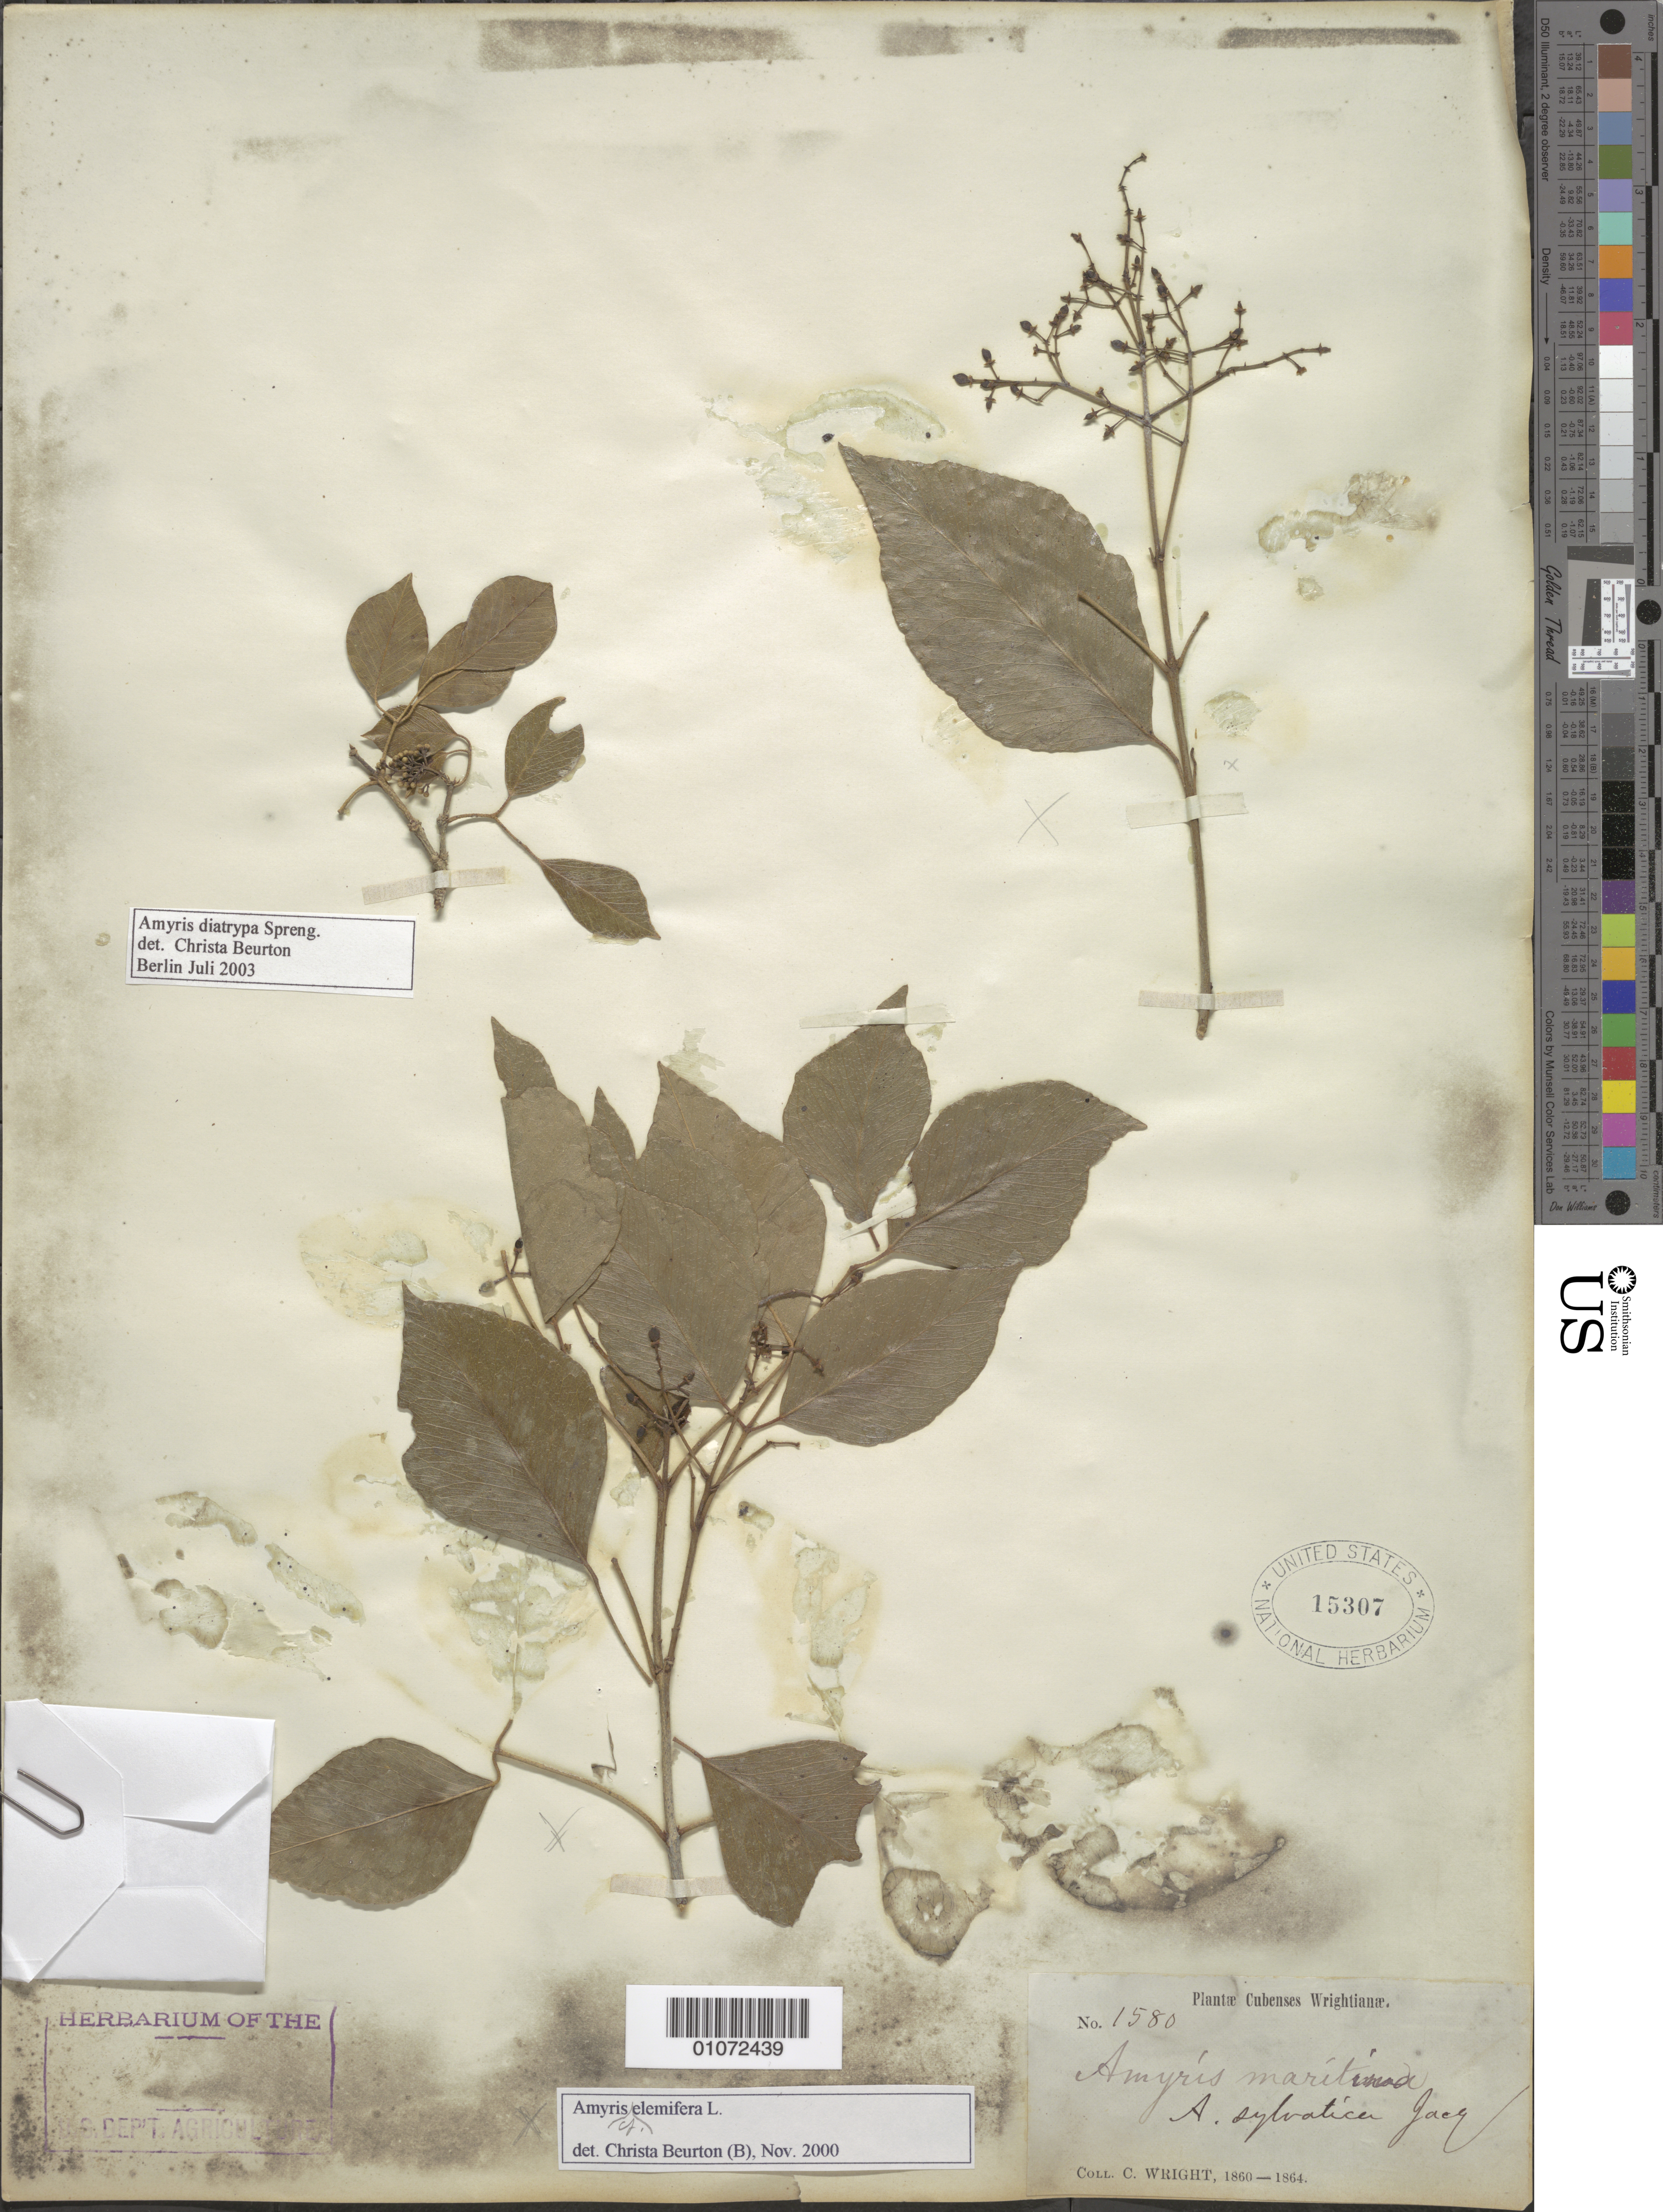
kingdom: Plantae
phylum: Tracheophyta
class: Magnoliopsida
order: Sapindales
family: Rutaceae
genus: Amyris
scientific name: Amyris diatrypa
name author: Spreng.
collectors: C. Wright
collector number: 1580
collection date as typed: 1860 to 1864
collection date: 1860/1864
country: Cuba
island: Cuba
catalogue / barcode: US 15307